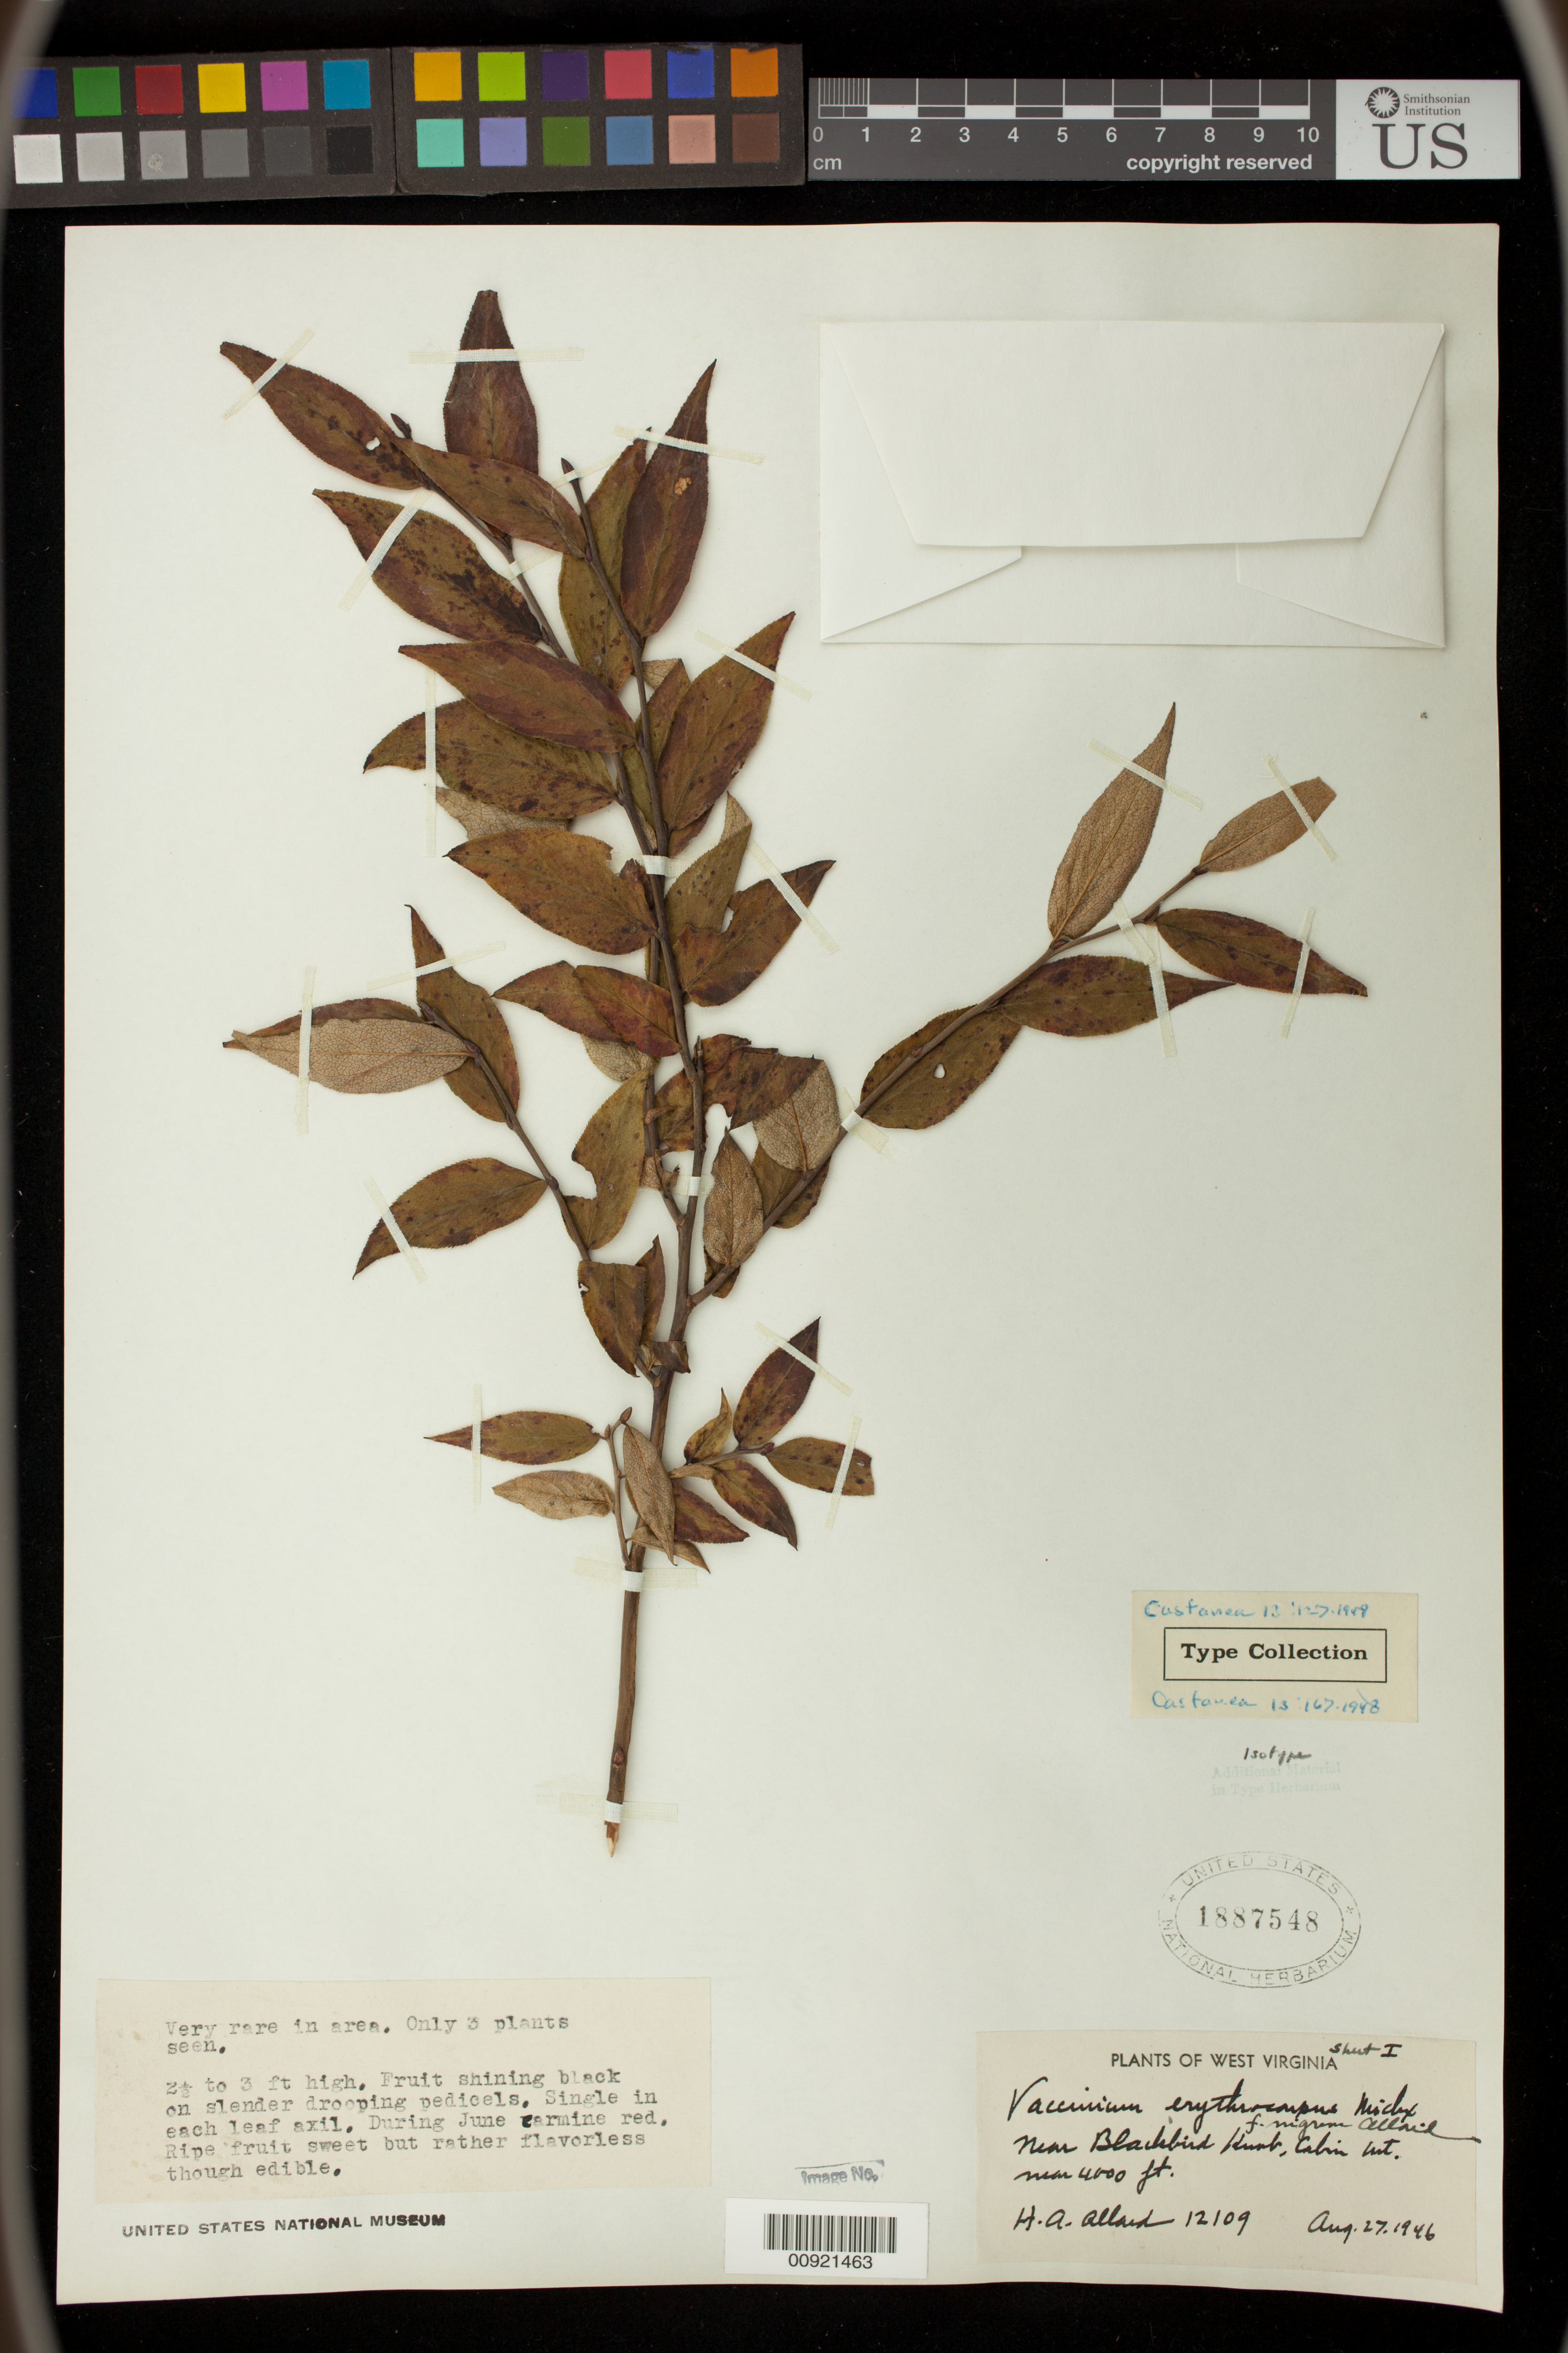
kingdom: Plantae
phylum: Tracheophyta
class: Magnoliopsida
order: Ericales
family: Ericaceae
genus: Vaccinium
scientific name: Vaccinium erythrocarpum f. nigrum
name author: H.A. Allard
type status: Isotype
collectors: H. A. Allard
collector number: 12109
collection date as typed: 27 Aug 1946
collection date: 1946-08-27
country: United States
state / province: West Virginia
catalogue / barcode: US 1887548